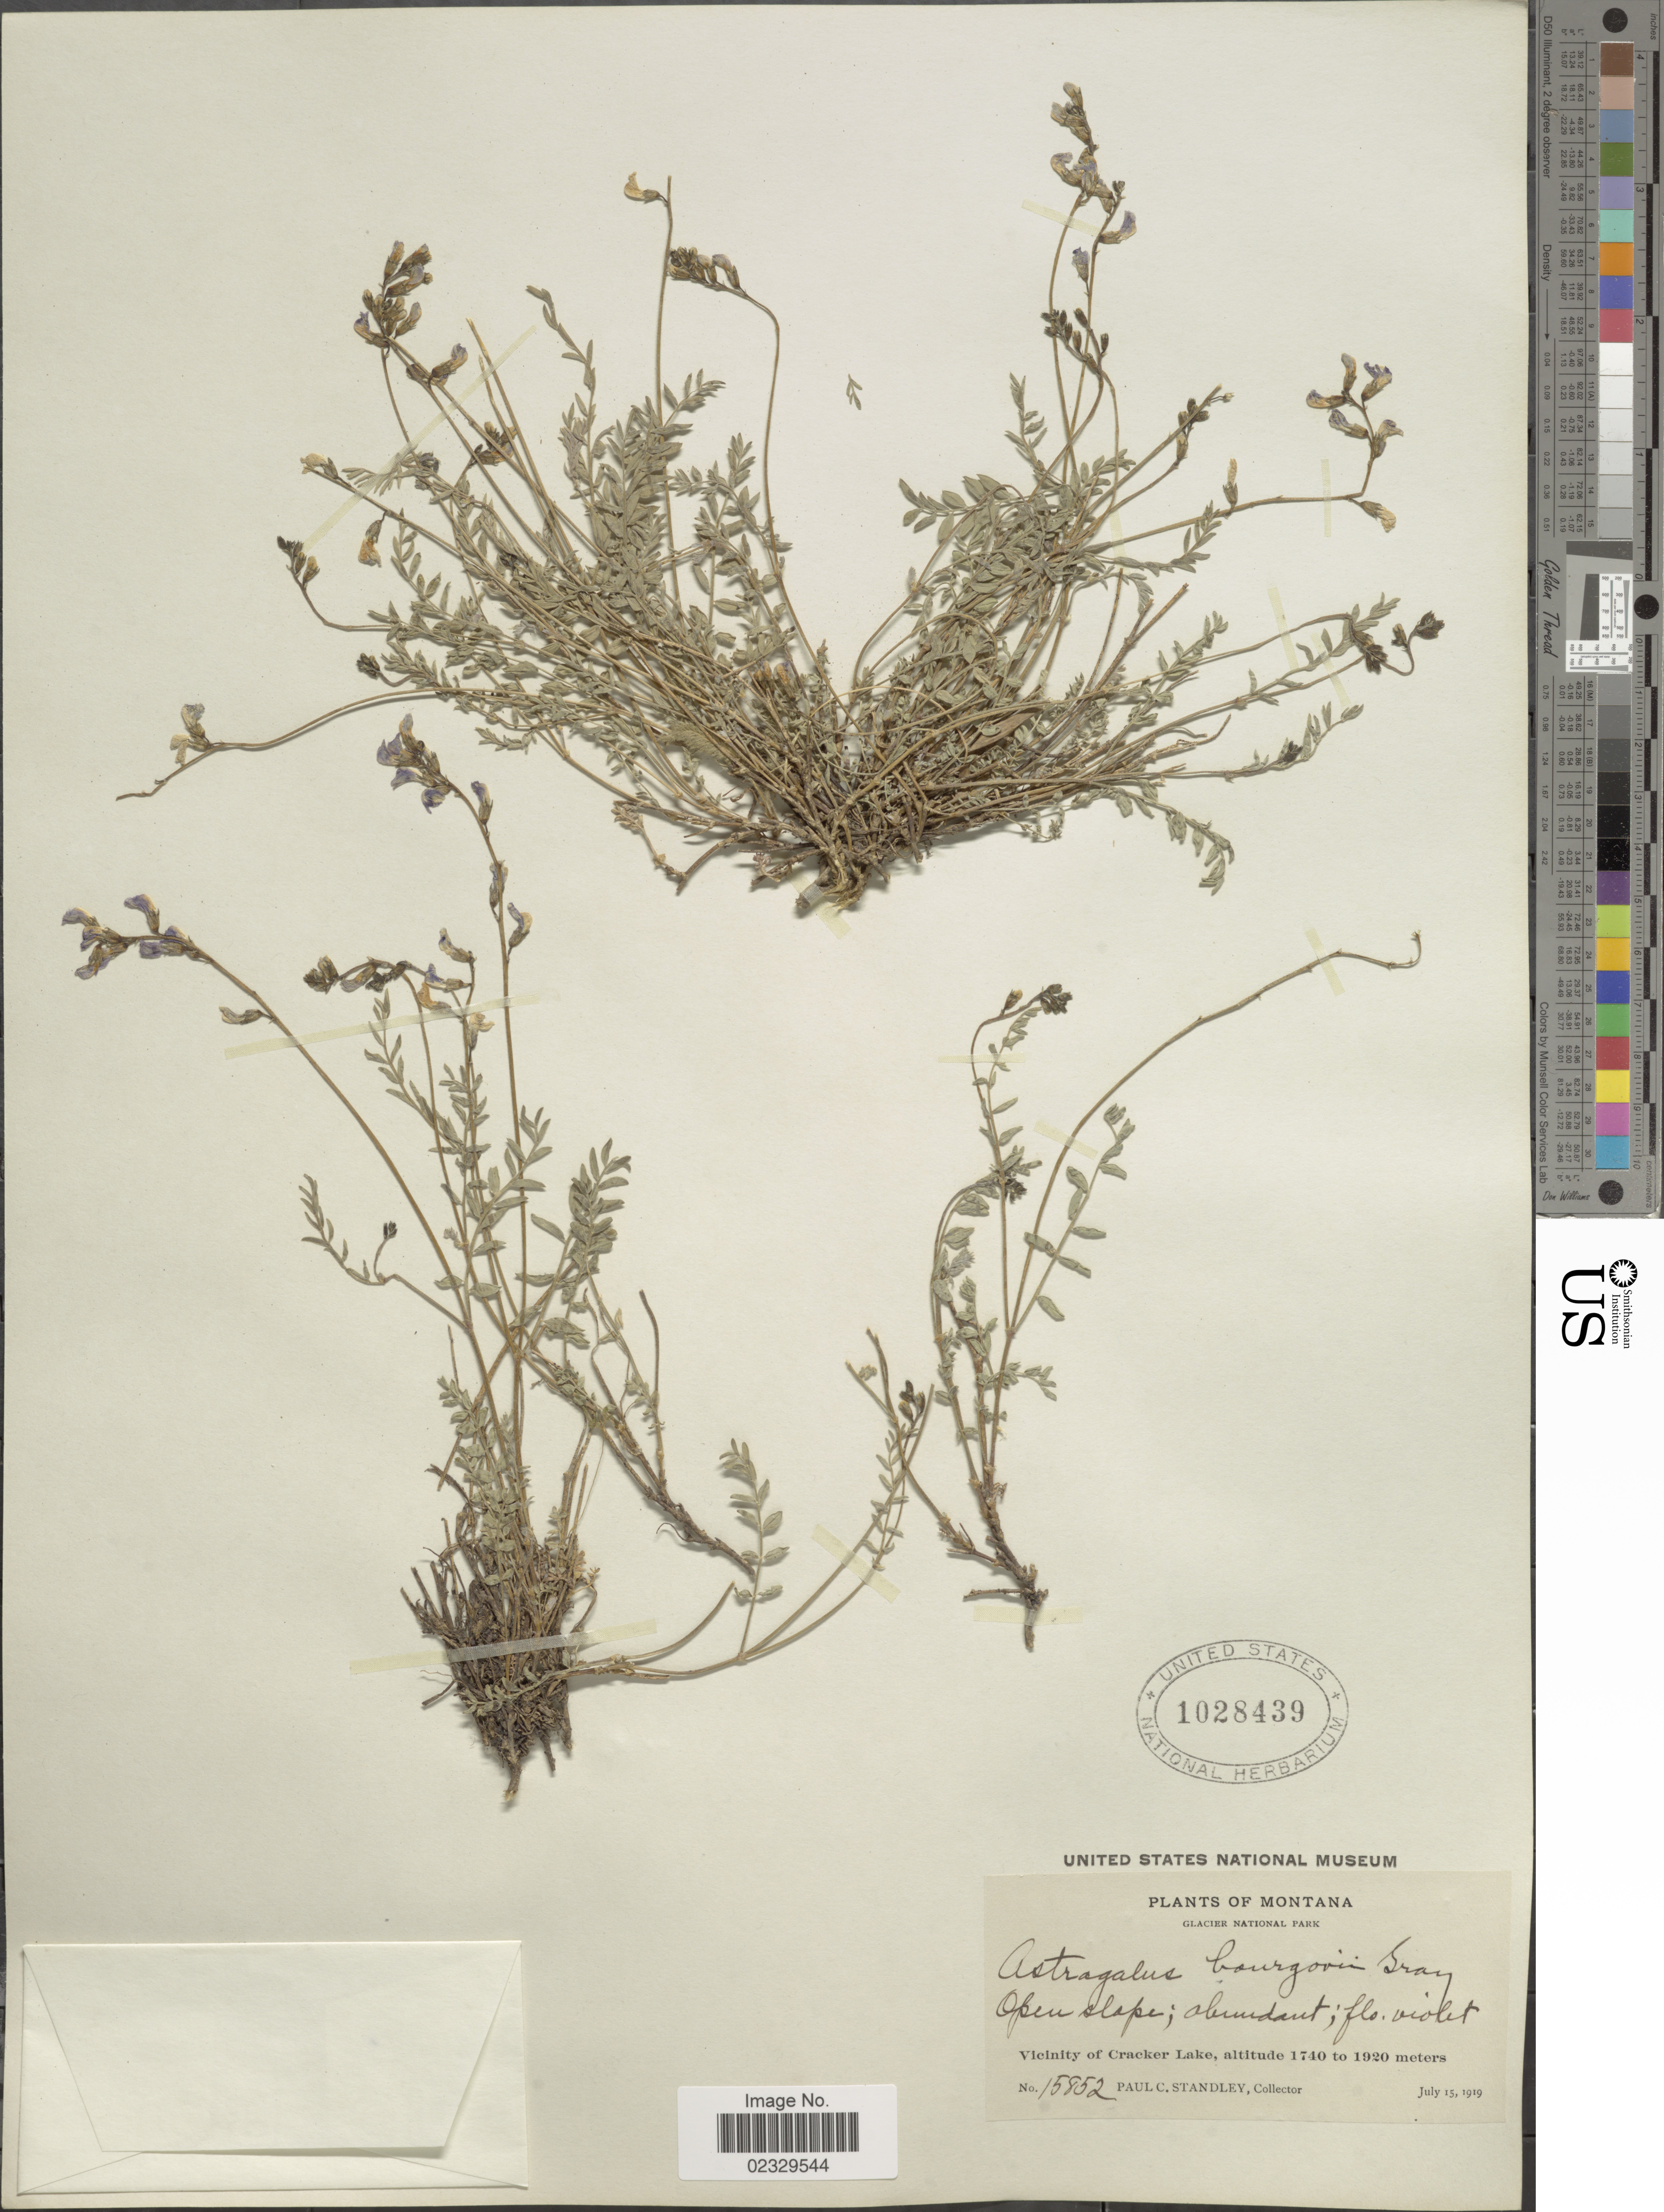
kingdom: Plantae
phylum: Tracheophyta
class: Magnoliopsida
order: Fabales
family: Fabaceae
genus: Astragalus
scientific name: Astragalus bourgovii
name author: A. Gray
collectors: P. C. Standley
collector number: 15852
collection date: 1919-07-15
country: United States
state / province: Montana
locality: Glacier National Park. Vicinity of Cracker Lake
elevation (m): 1740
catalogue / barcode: US 1028439